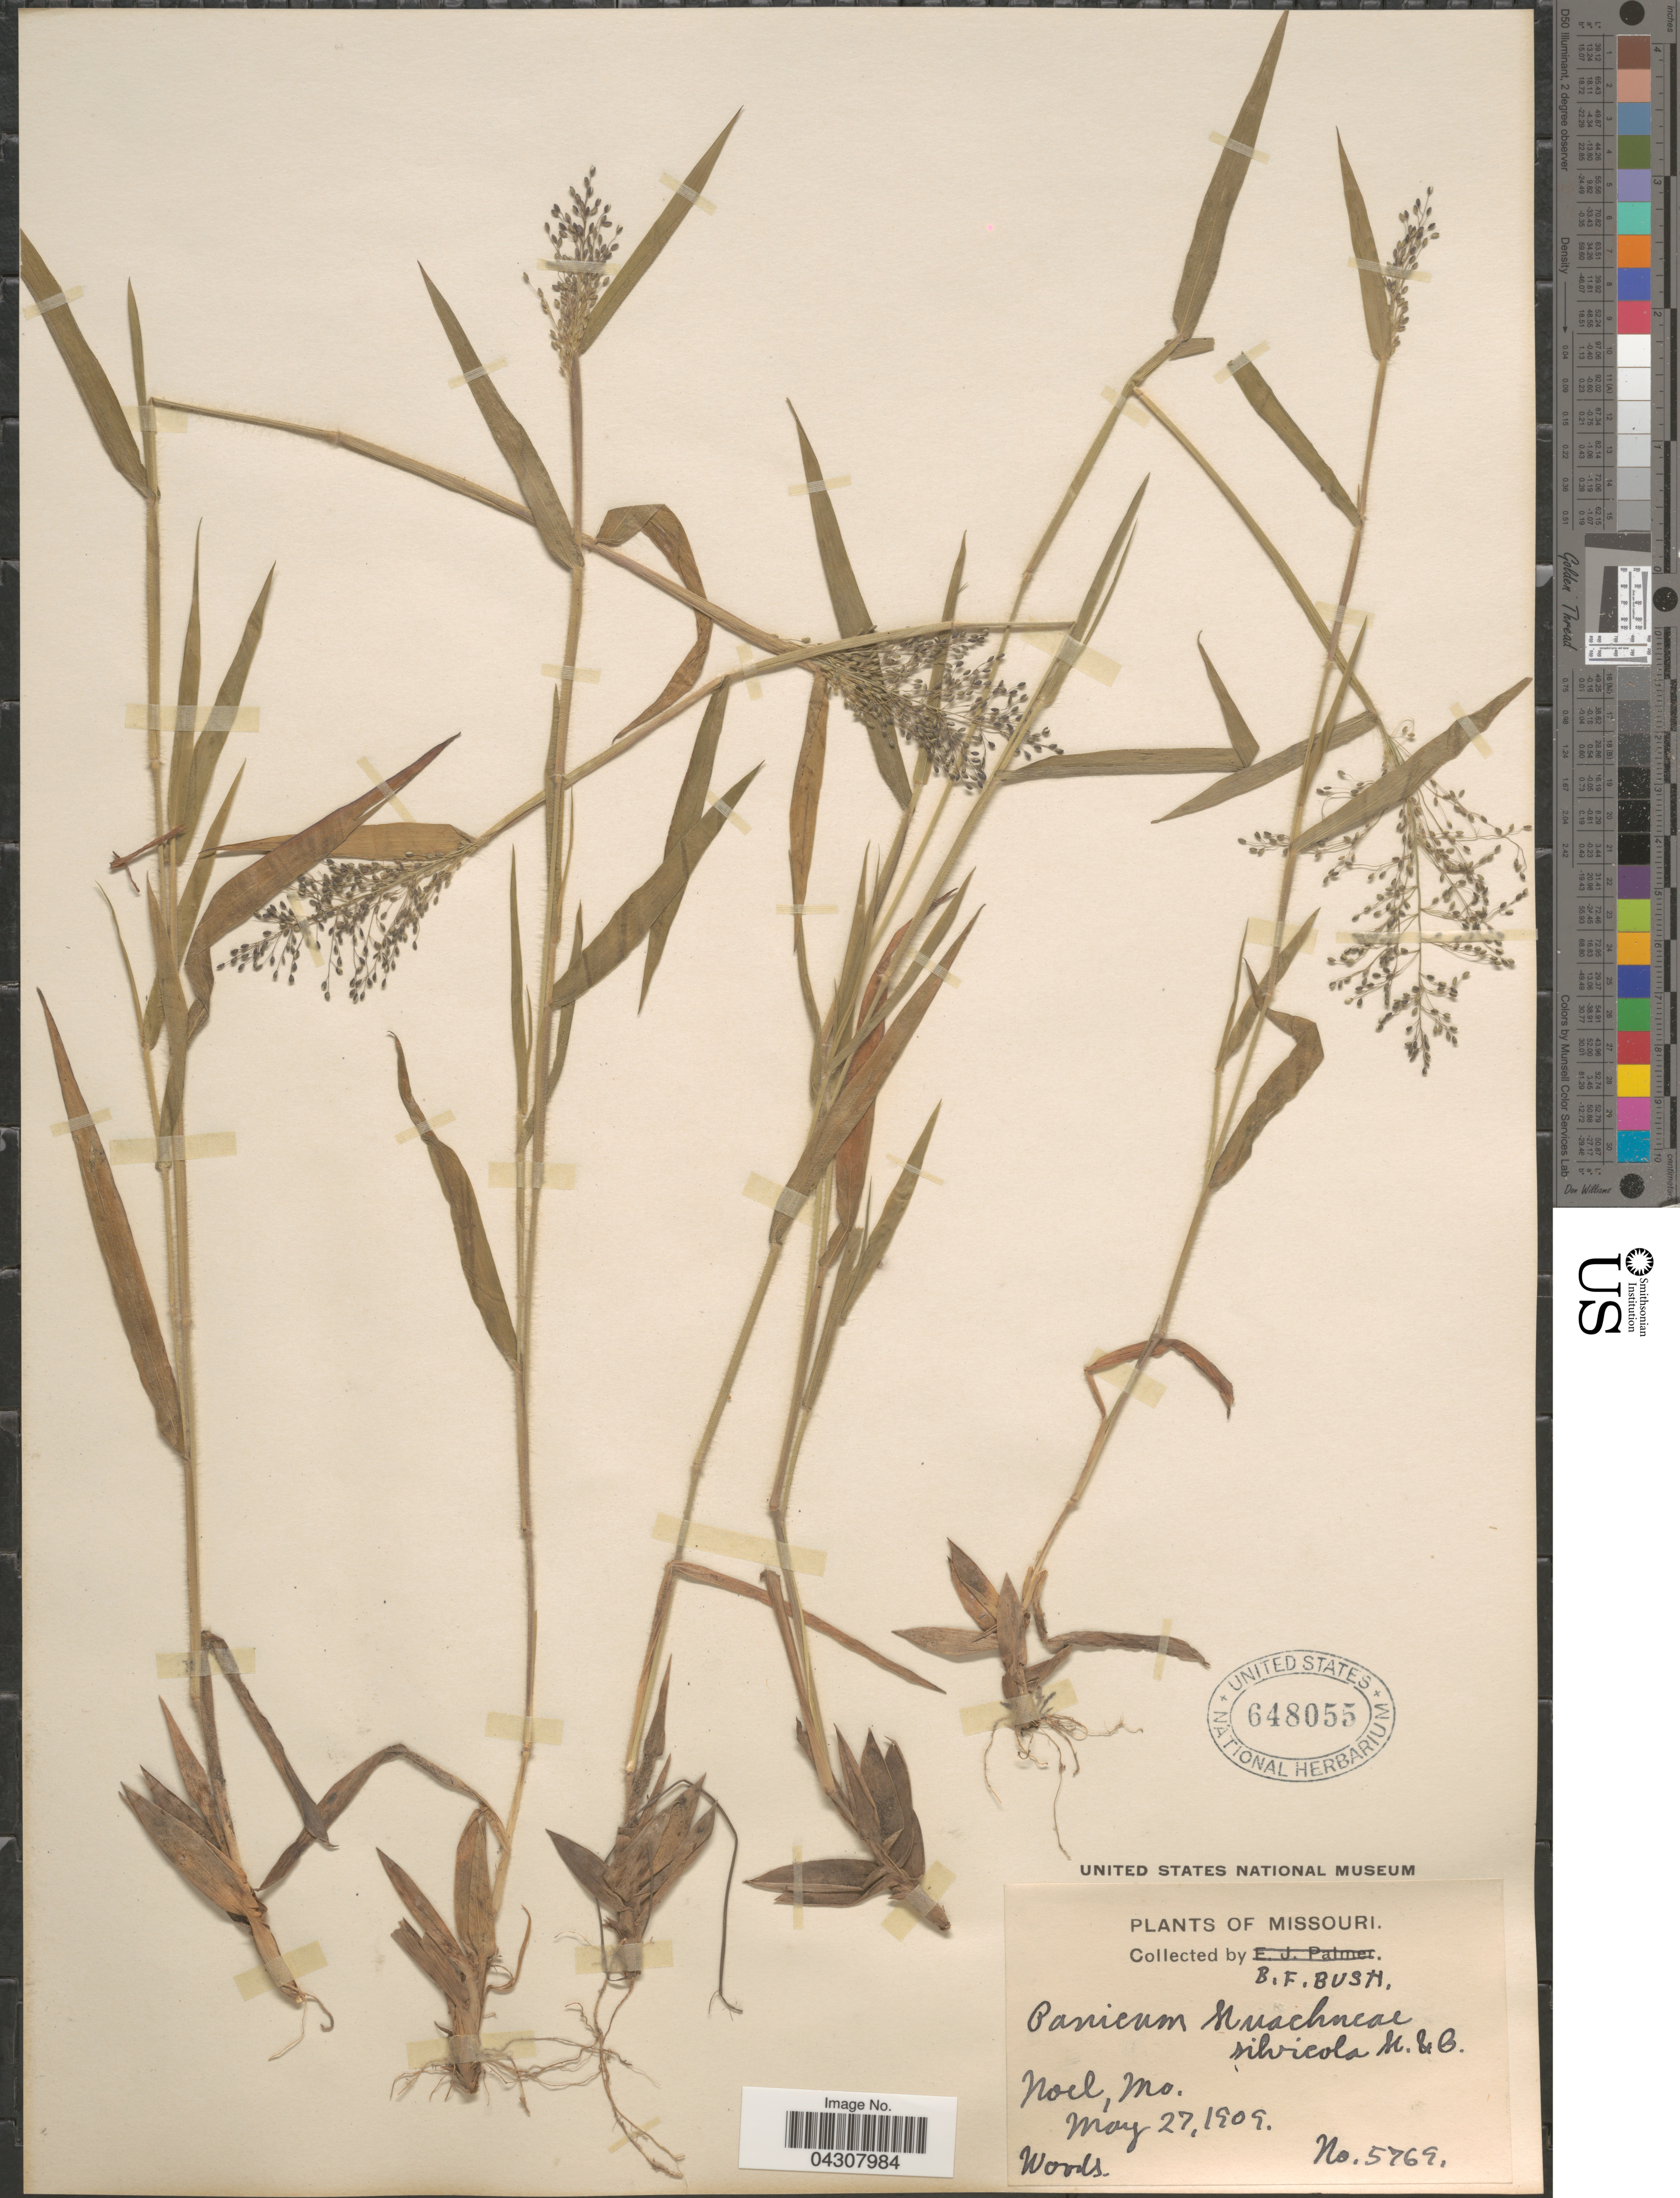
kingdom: Plantae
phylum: Tracheophyta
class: Liliopsida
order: Poales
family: Poaceae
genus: Dichanthelium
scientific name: Dichanthelium acuminatum var. acuminatum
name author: (Sw.) Gould & C.A. Clark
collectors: B. F. Bush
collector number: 5769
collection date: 1909-05-27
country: United States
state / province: Missouri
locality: Noel.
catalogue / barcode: US 648055